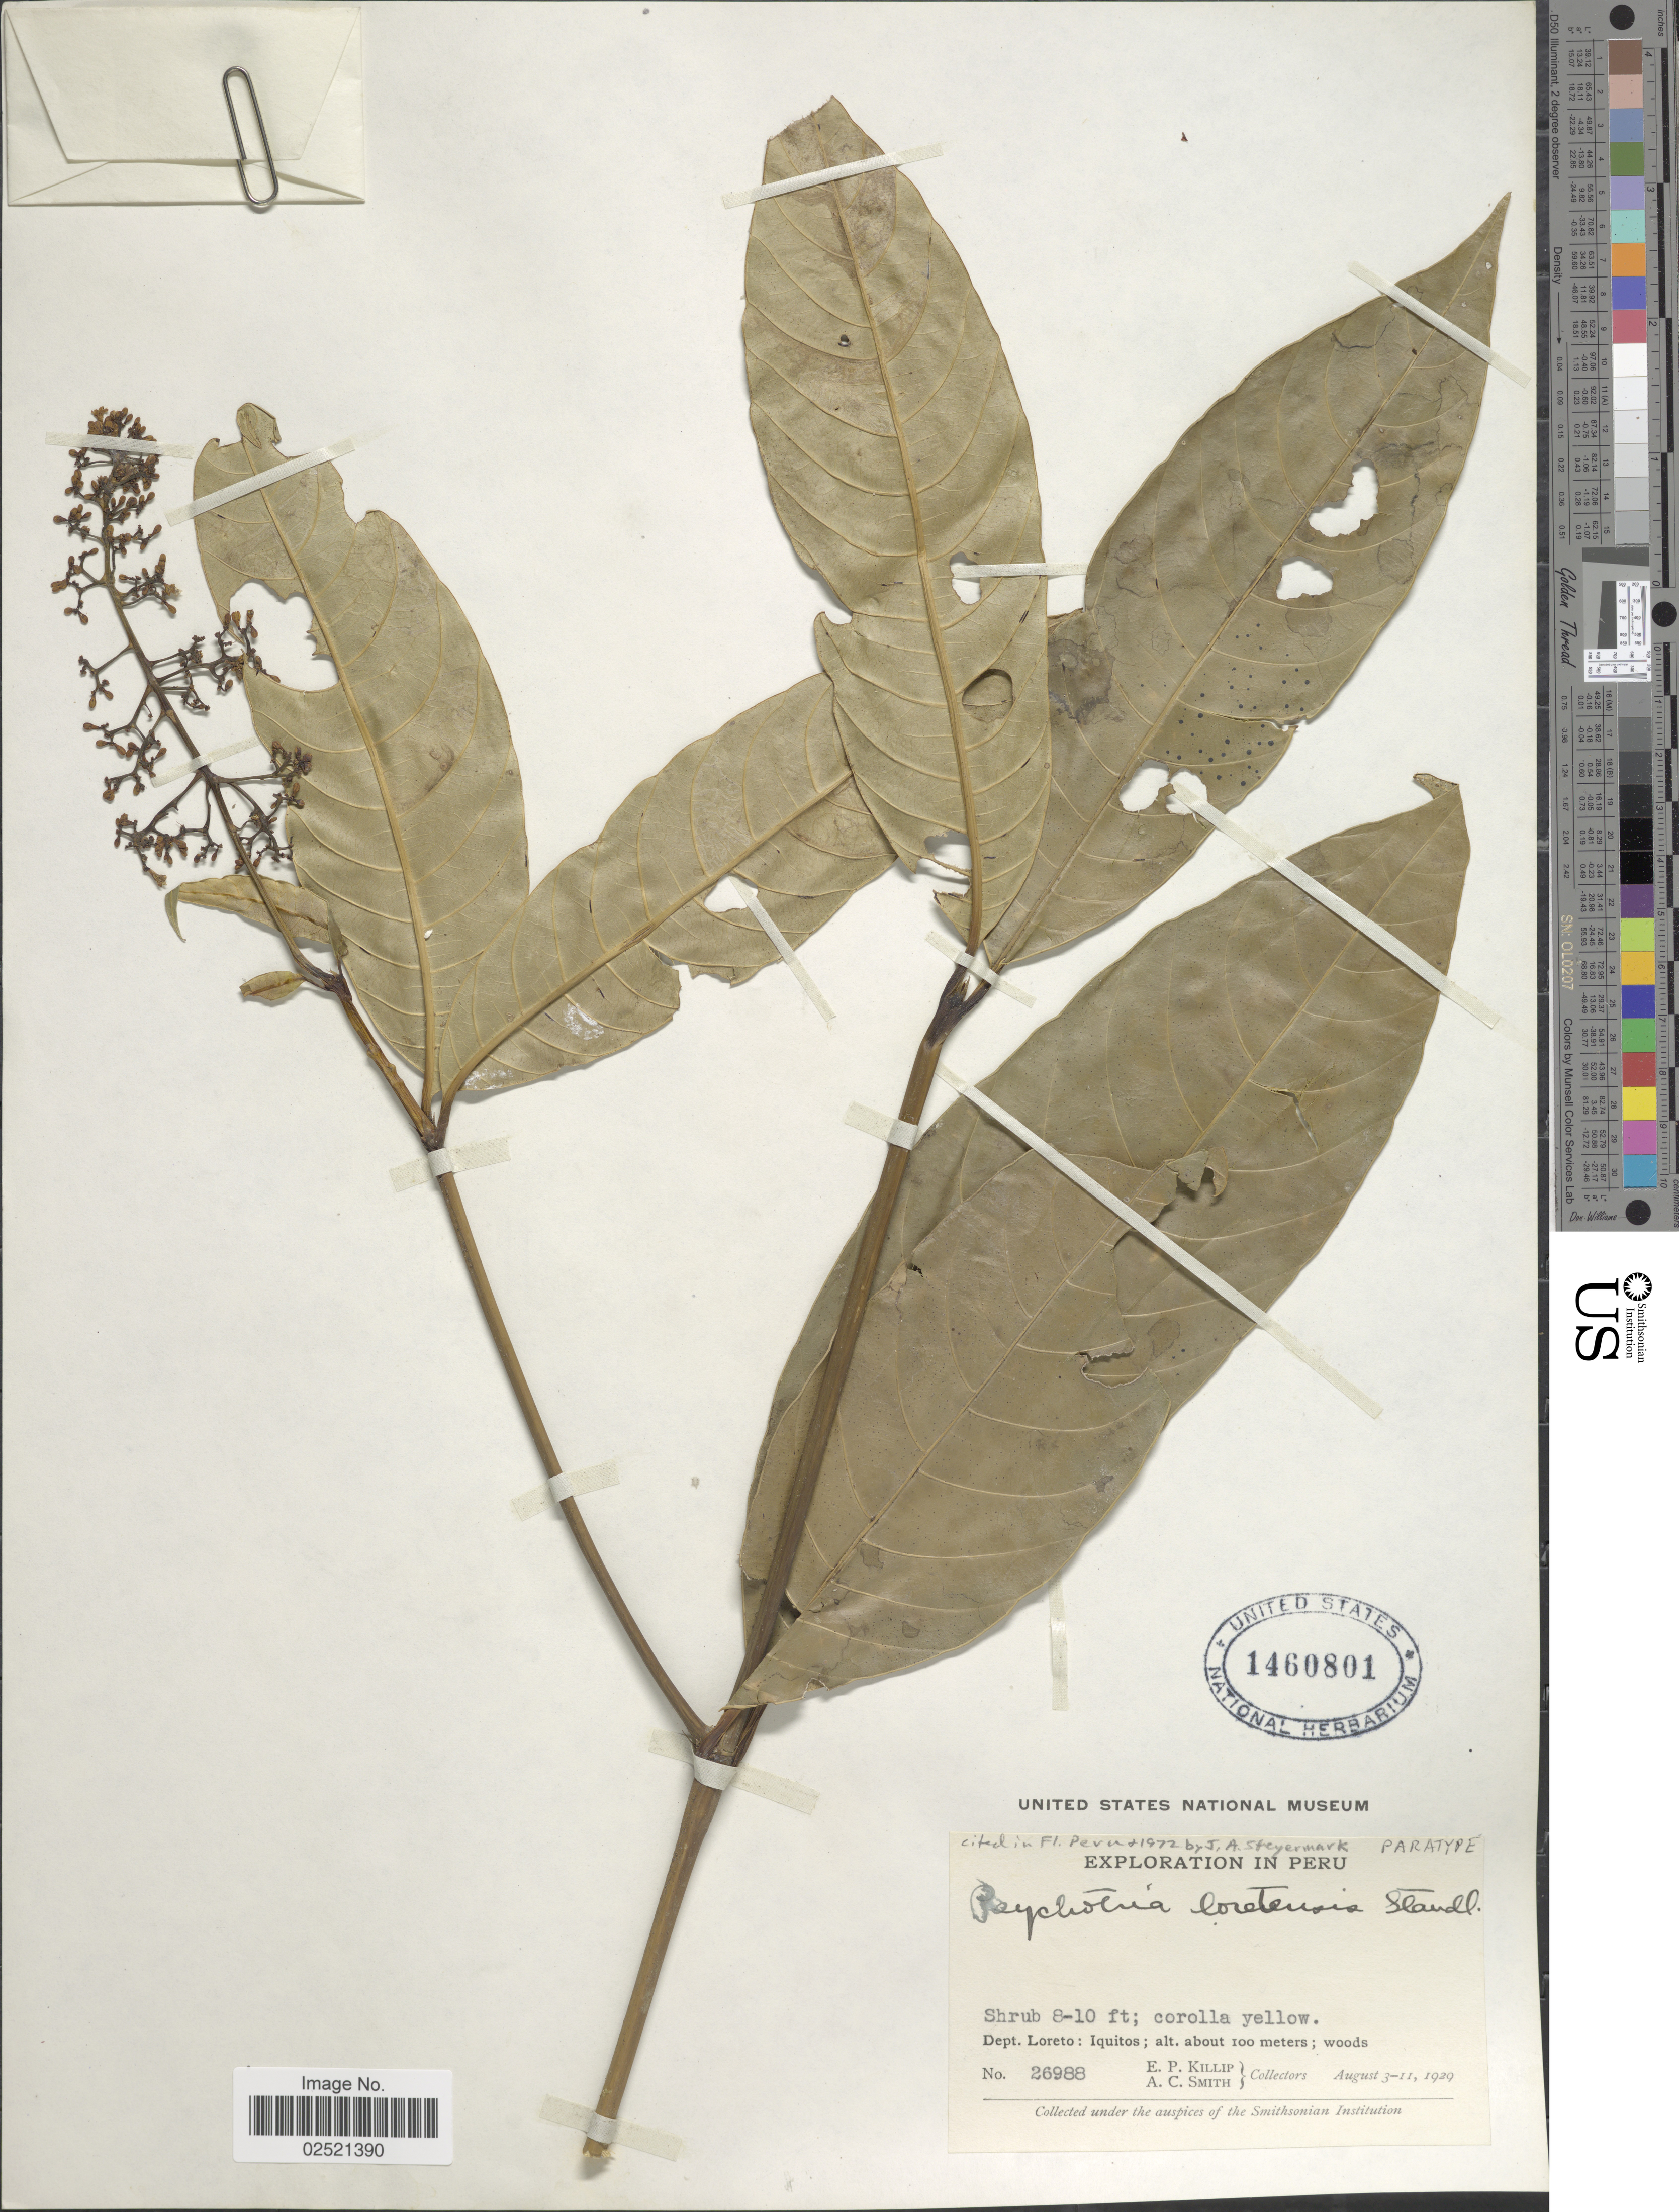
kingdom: Plantae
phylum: Tracheophyta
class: Magnoliopsida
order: Gentianales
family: Rubiaceae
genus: Psychotria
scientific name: Psychotria loretensis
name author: Standl.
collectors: E. P. Killip & A. C. Smith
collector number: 26988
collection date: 1929-08-03/1929-08-11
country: Peru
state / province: Loreto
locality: Iquitos.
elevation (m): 100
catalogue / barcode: US 1460801